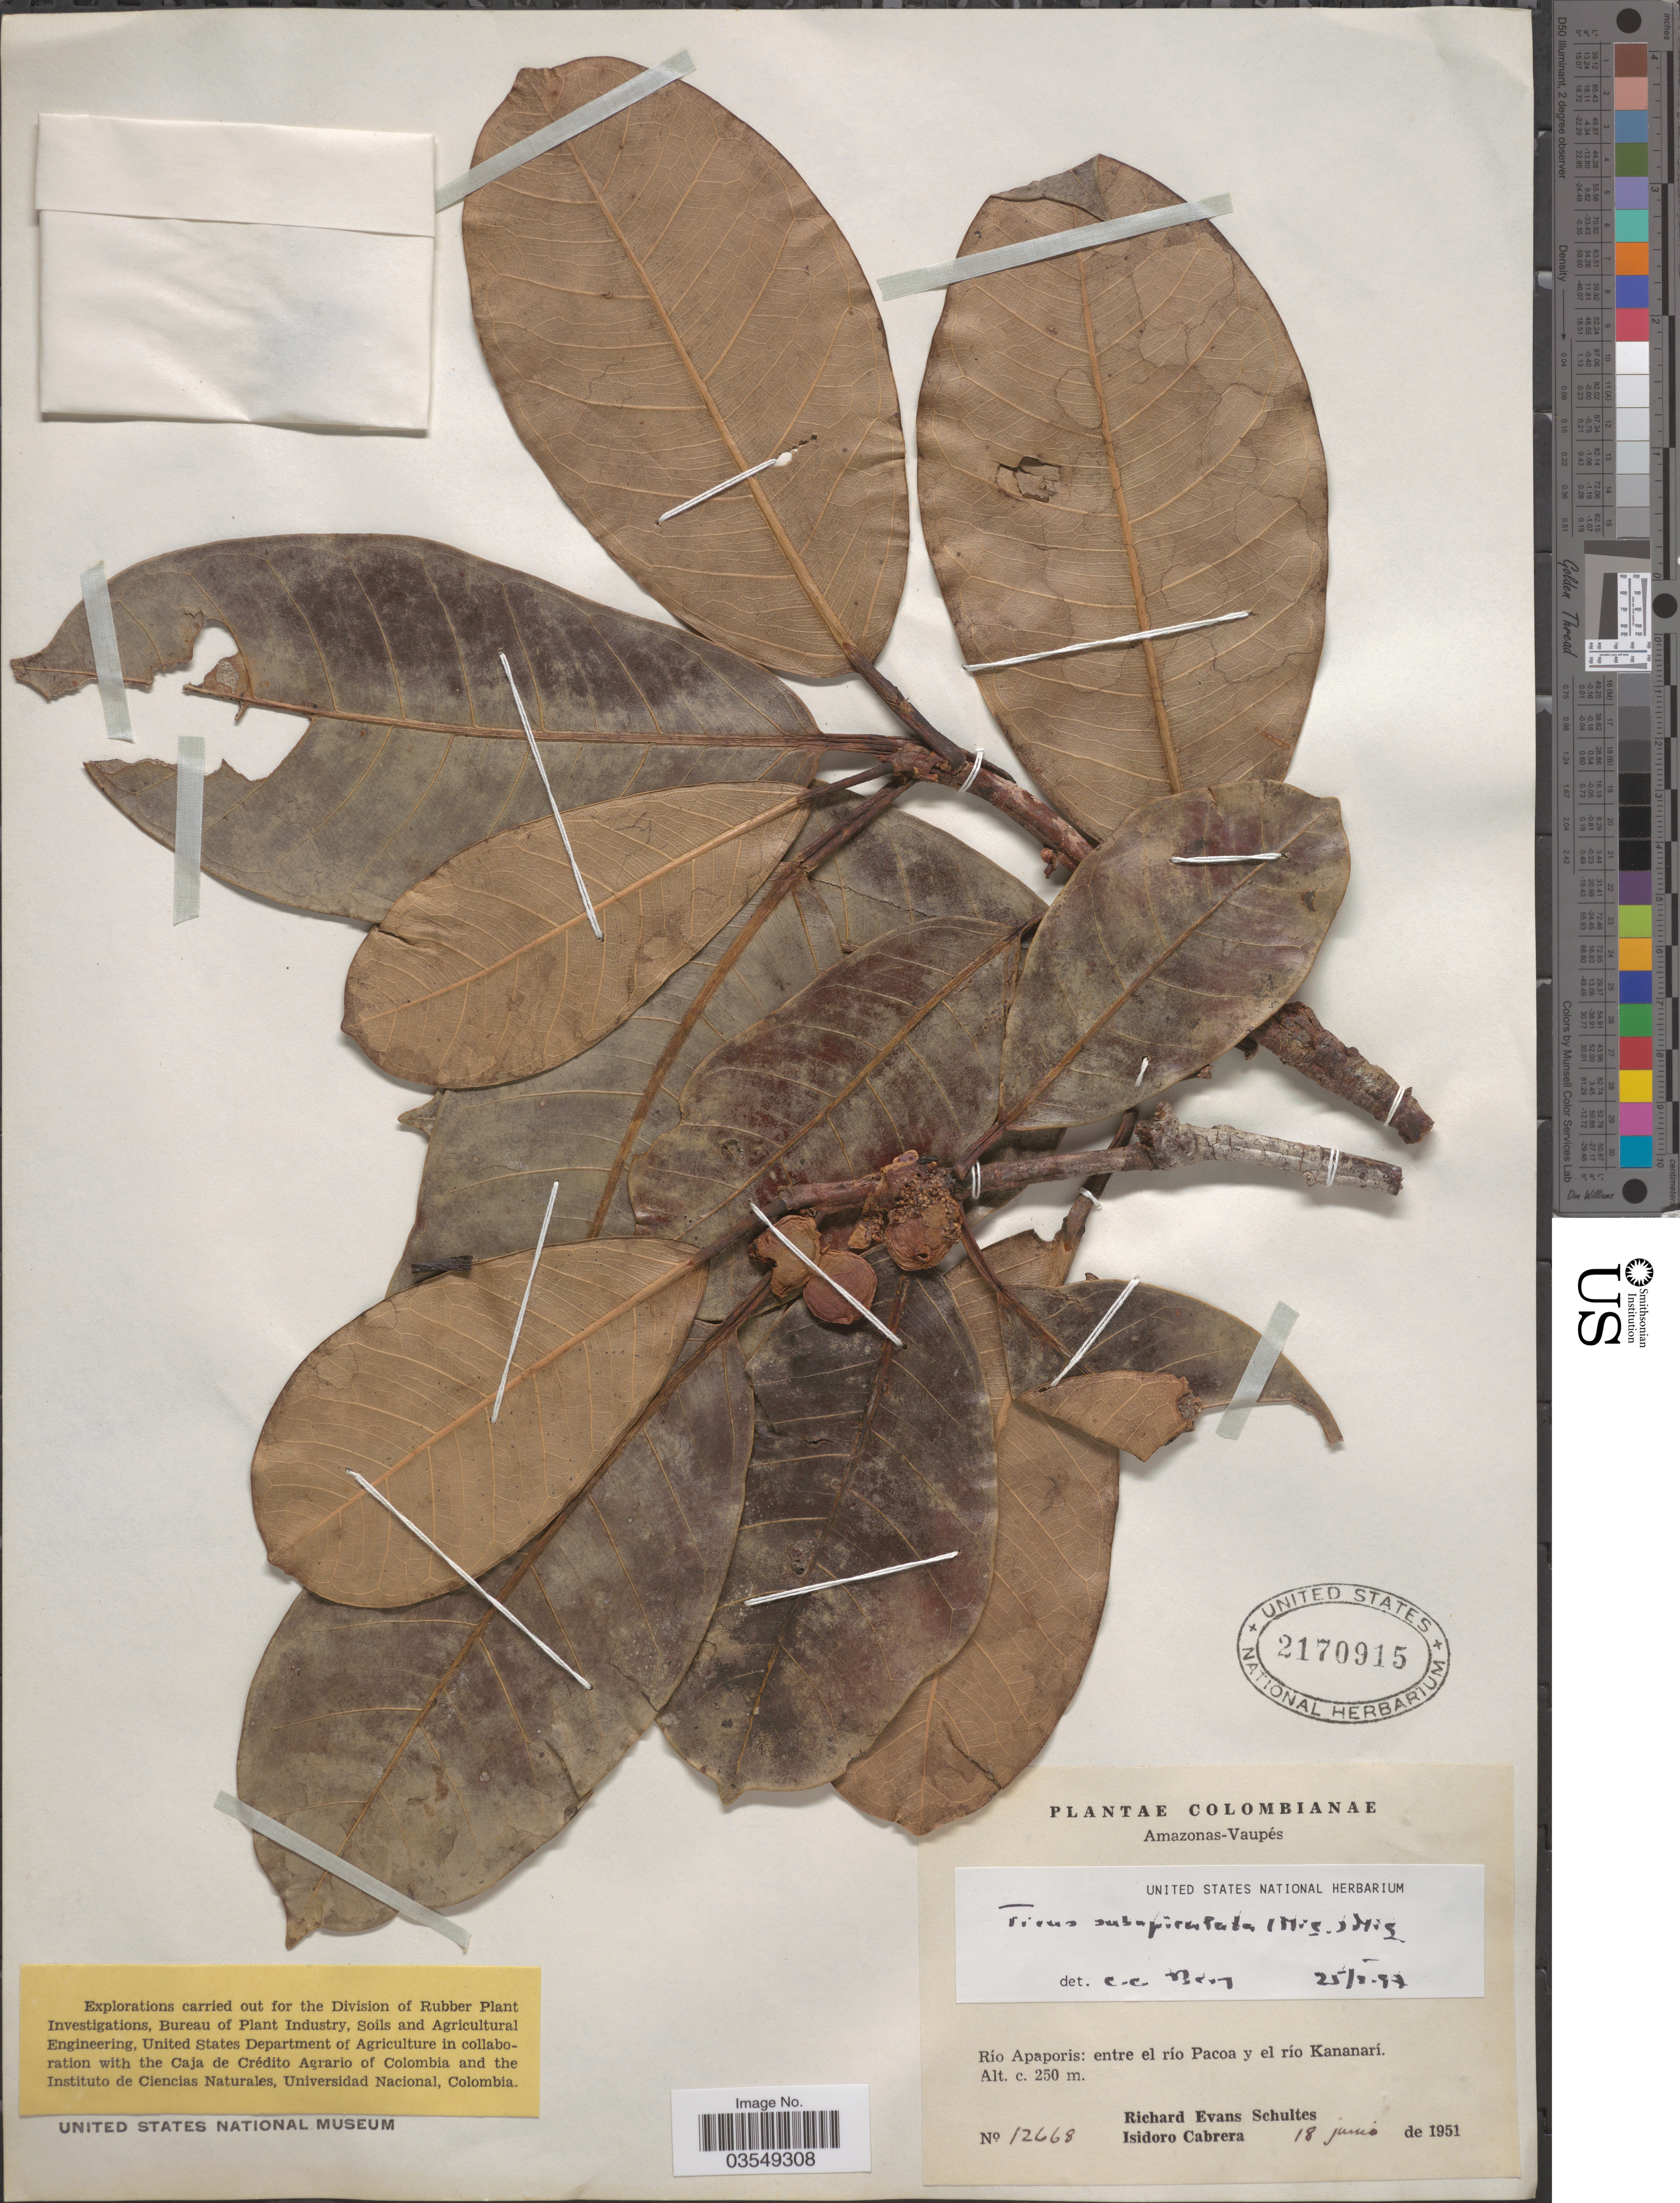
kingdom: Plantae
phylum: Tracheophyta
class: Magnoliopsida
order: Rosales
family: Moraceae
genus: Ficus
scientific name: Ficus subapiculata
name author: (Miq.) Miq.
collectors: R. E. Schultes & I. Cabrera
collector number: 12668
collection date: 1951-06-18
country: Colombia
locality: Amazonas- Vaupés. Río Apaporis: entre el río Pacao y el río Kananarí.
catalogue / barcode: US 2170915